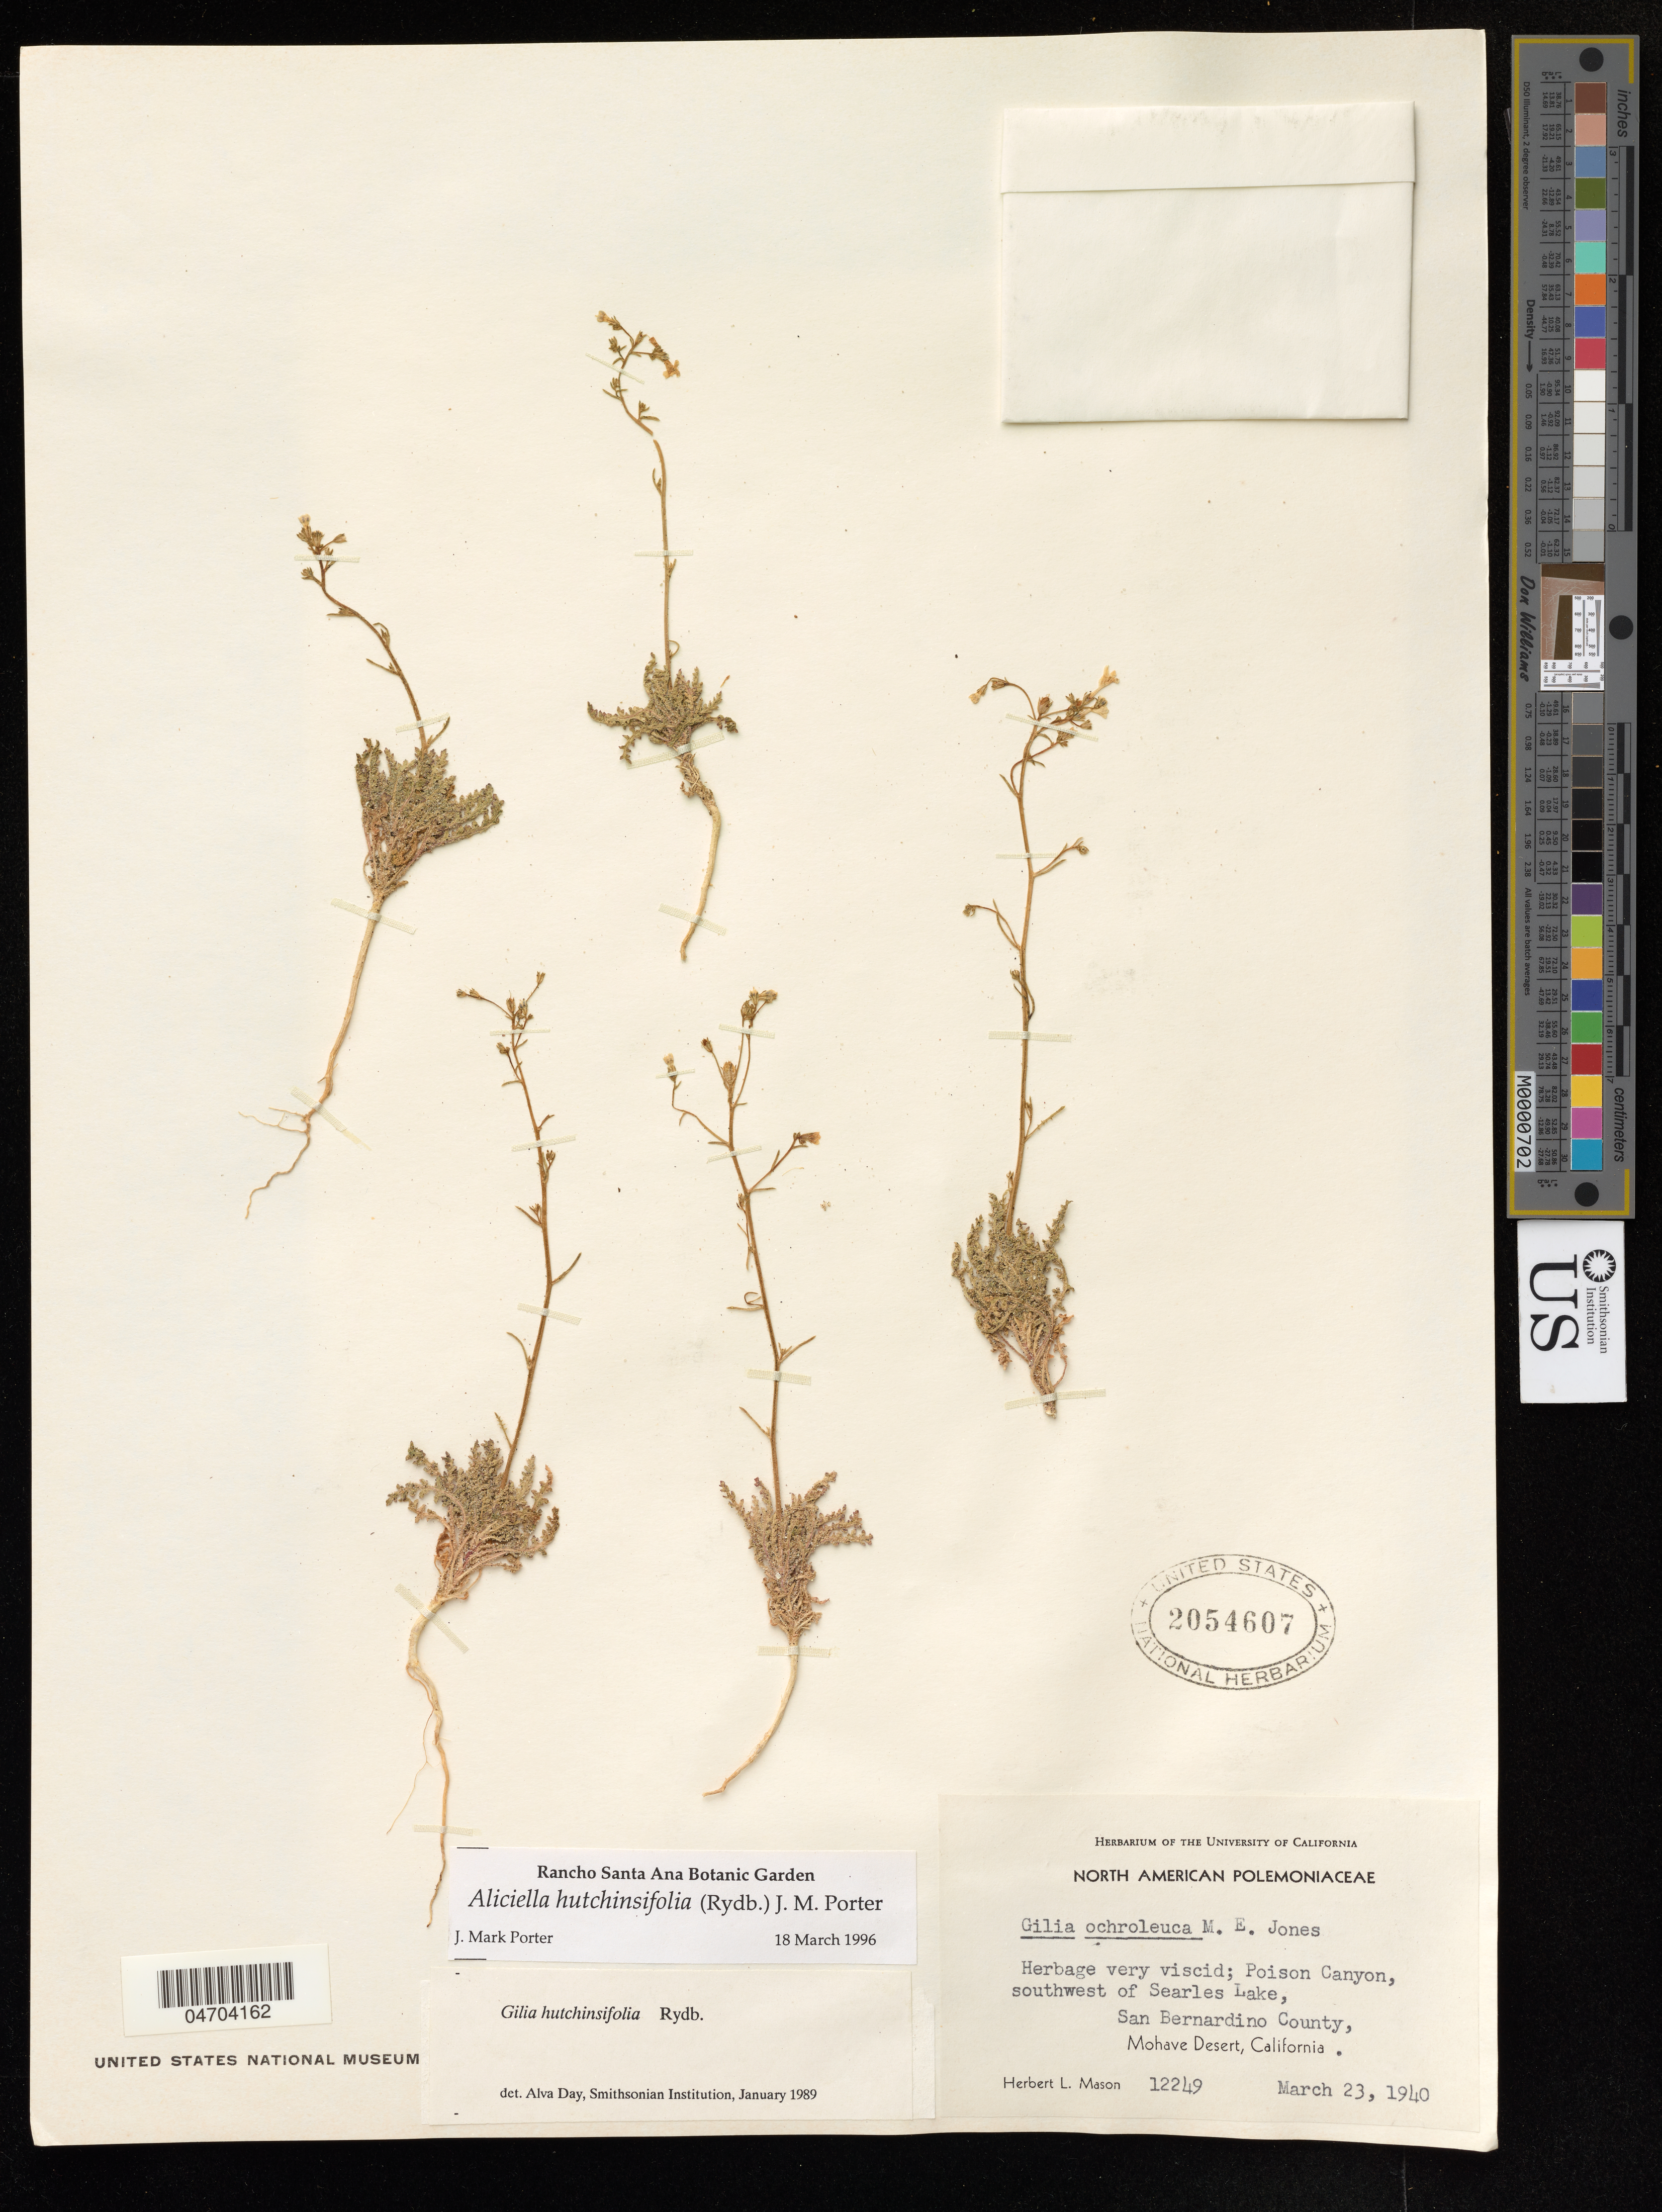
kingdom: Plantae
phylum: Tracheophyta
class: Magnoliopsida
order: Ericales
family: Polemoniaceae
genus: Aliciella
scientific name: Aliciella hutchinsifolia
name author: (Rydb.) J.M. Porter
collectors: H. Mason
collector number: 12249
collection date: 1940-03-23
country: United States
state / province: California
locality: Herbage very viscid; Poison Canyon, soutwest of Searles Lake, San Bernardino County, Mohave Desert.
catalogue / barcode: US 2054607